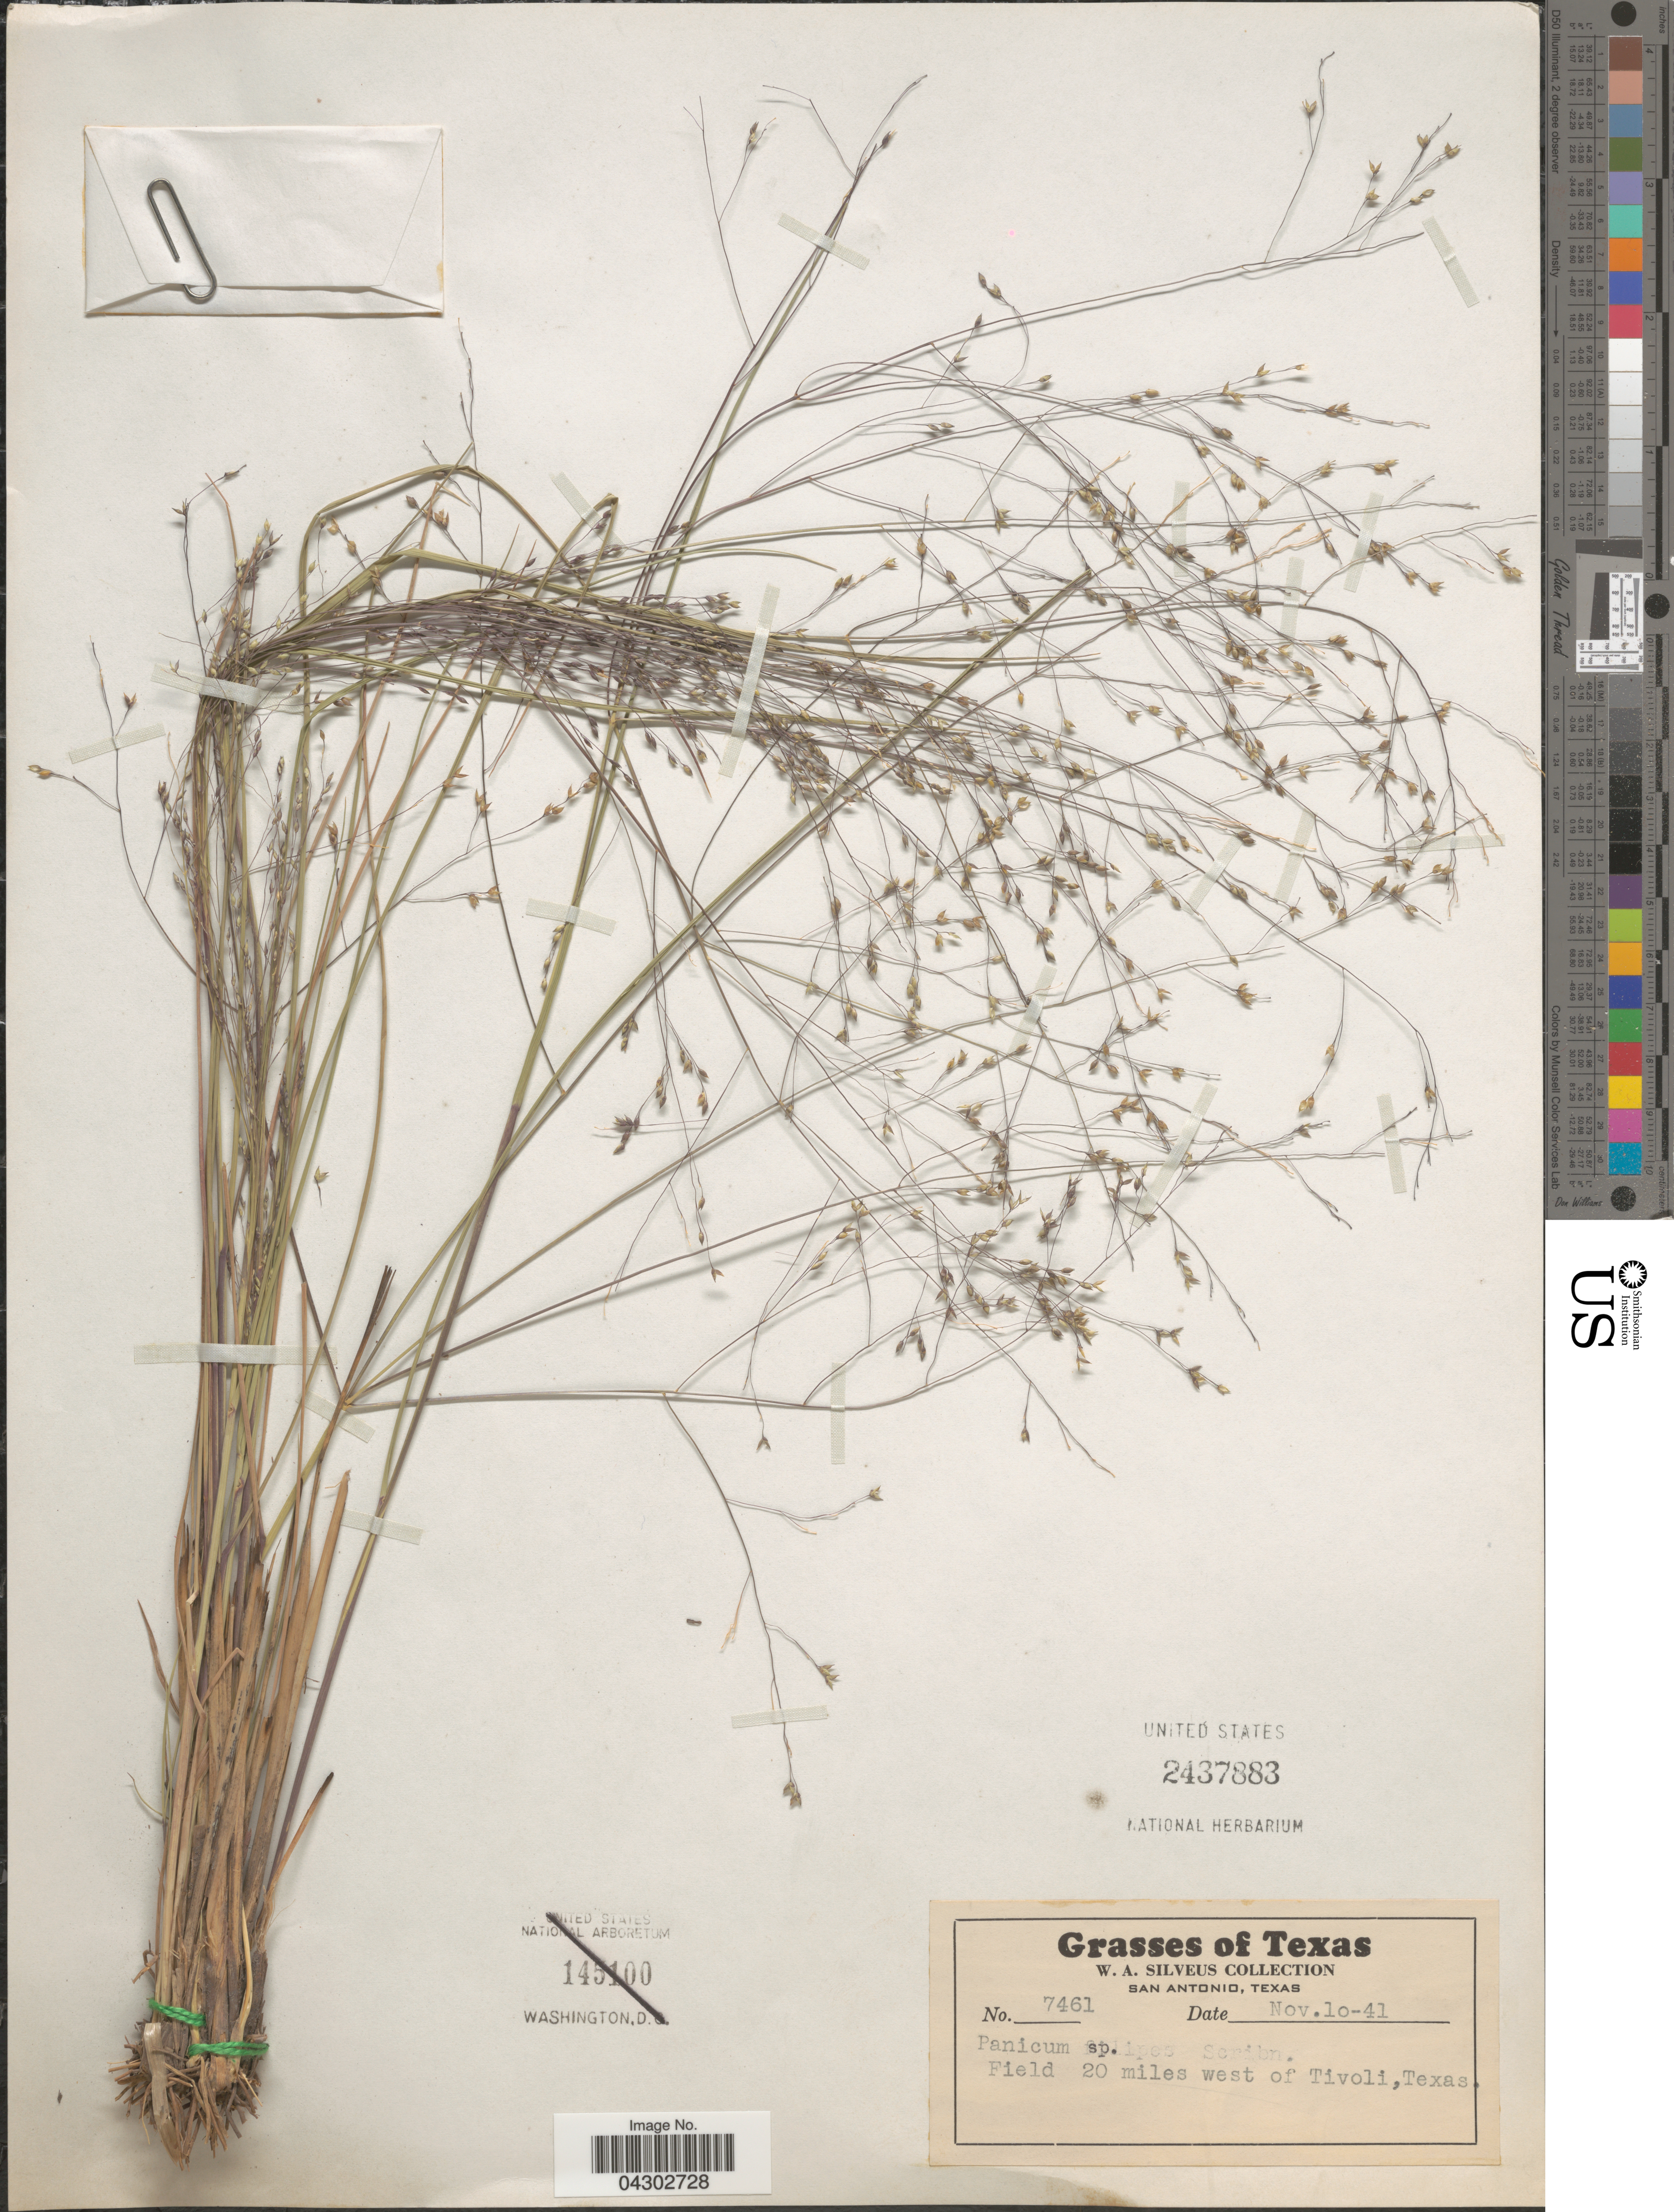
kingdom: Plantae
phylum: Tracheophyta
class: Liliopsida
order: Poales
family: Poaceae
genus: Panicum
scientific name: Panicum sp.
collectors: W. Silveus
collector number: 7461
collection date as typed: Transcribed d/m/y: 10/11/41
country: United States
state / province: Texas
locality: Field 20 miles west of Tivoli.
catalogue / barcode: US 2437883